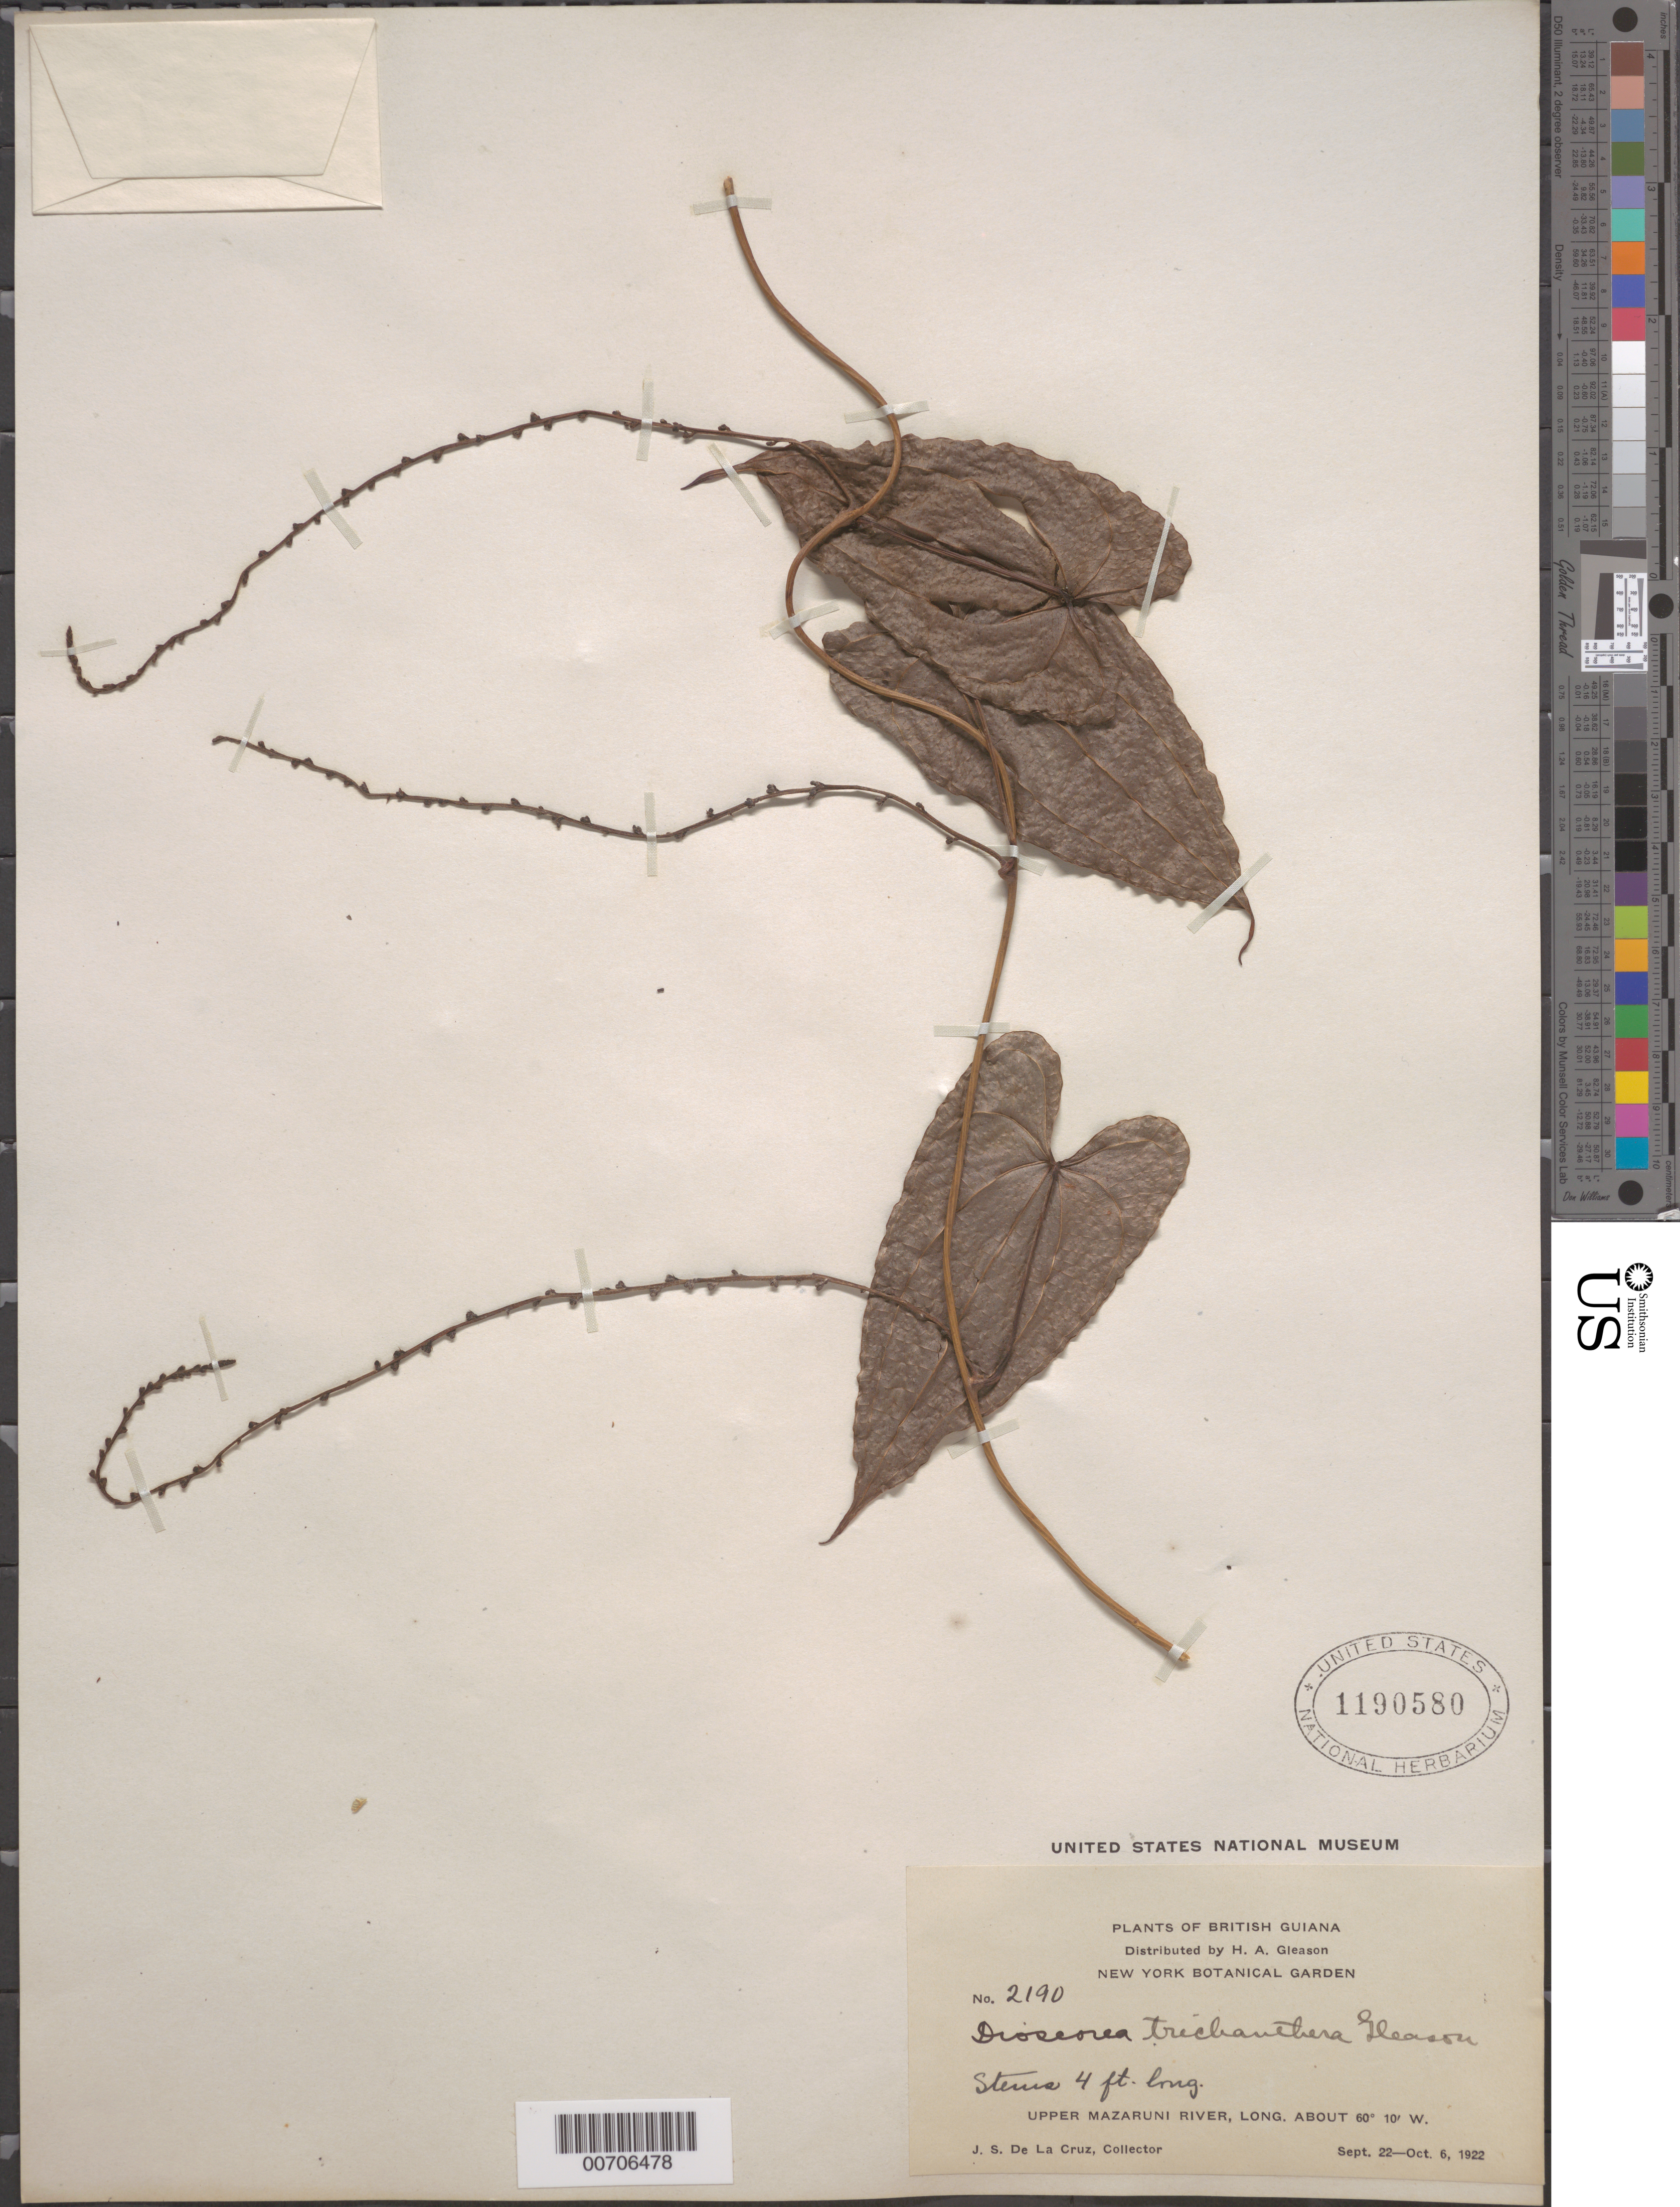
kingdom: Plantae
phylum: Tracheophyta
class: Liliopsida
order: Dioscoreales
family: Dioscoreaceae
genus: Dioscorea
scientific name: Dioscorea trichanthera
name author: Gleason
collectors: J. S. de la Cruz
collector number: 2190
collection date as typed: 22-Sep-22 to 6-Oct-22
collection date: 1922-09-22/1922-10-06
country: Guyana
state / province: Cuyuni-Mazaruni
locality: Upper Mazaruni R.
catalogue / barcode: US 1190580